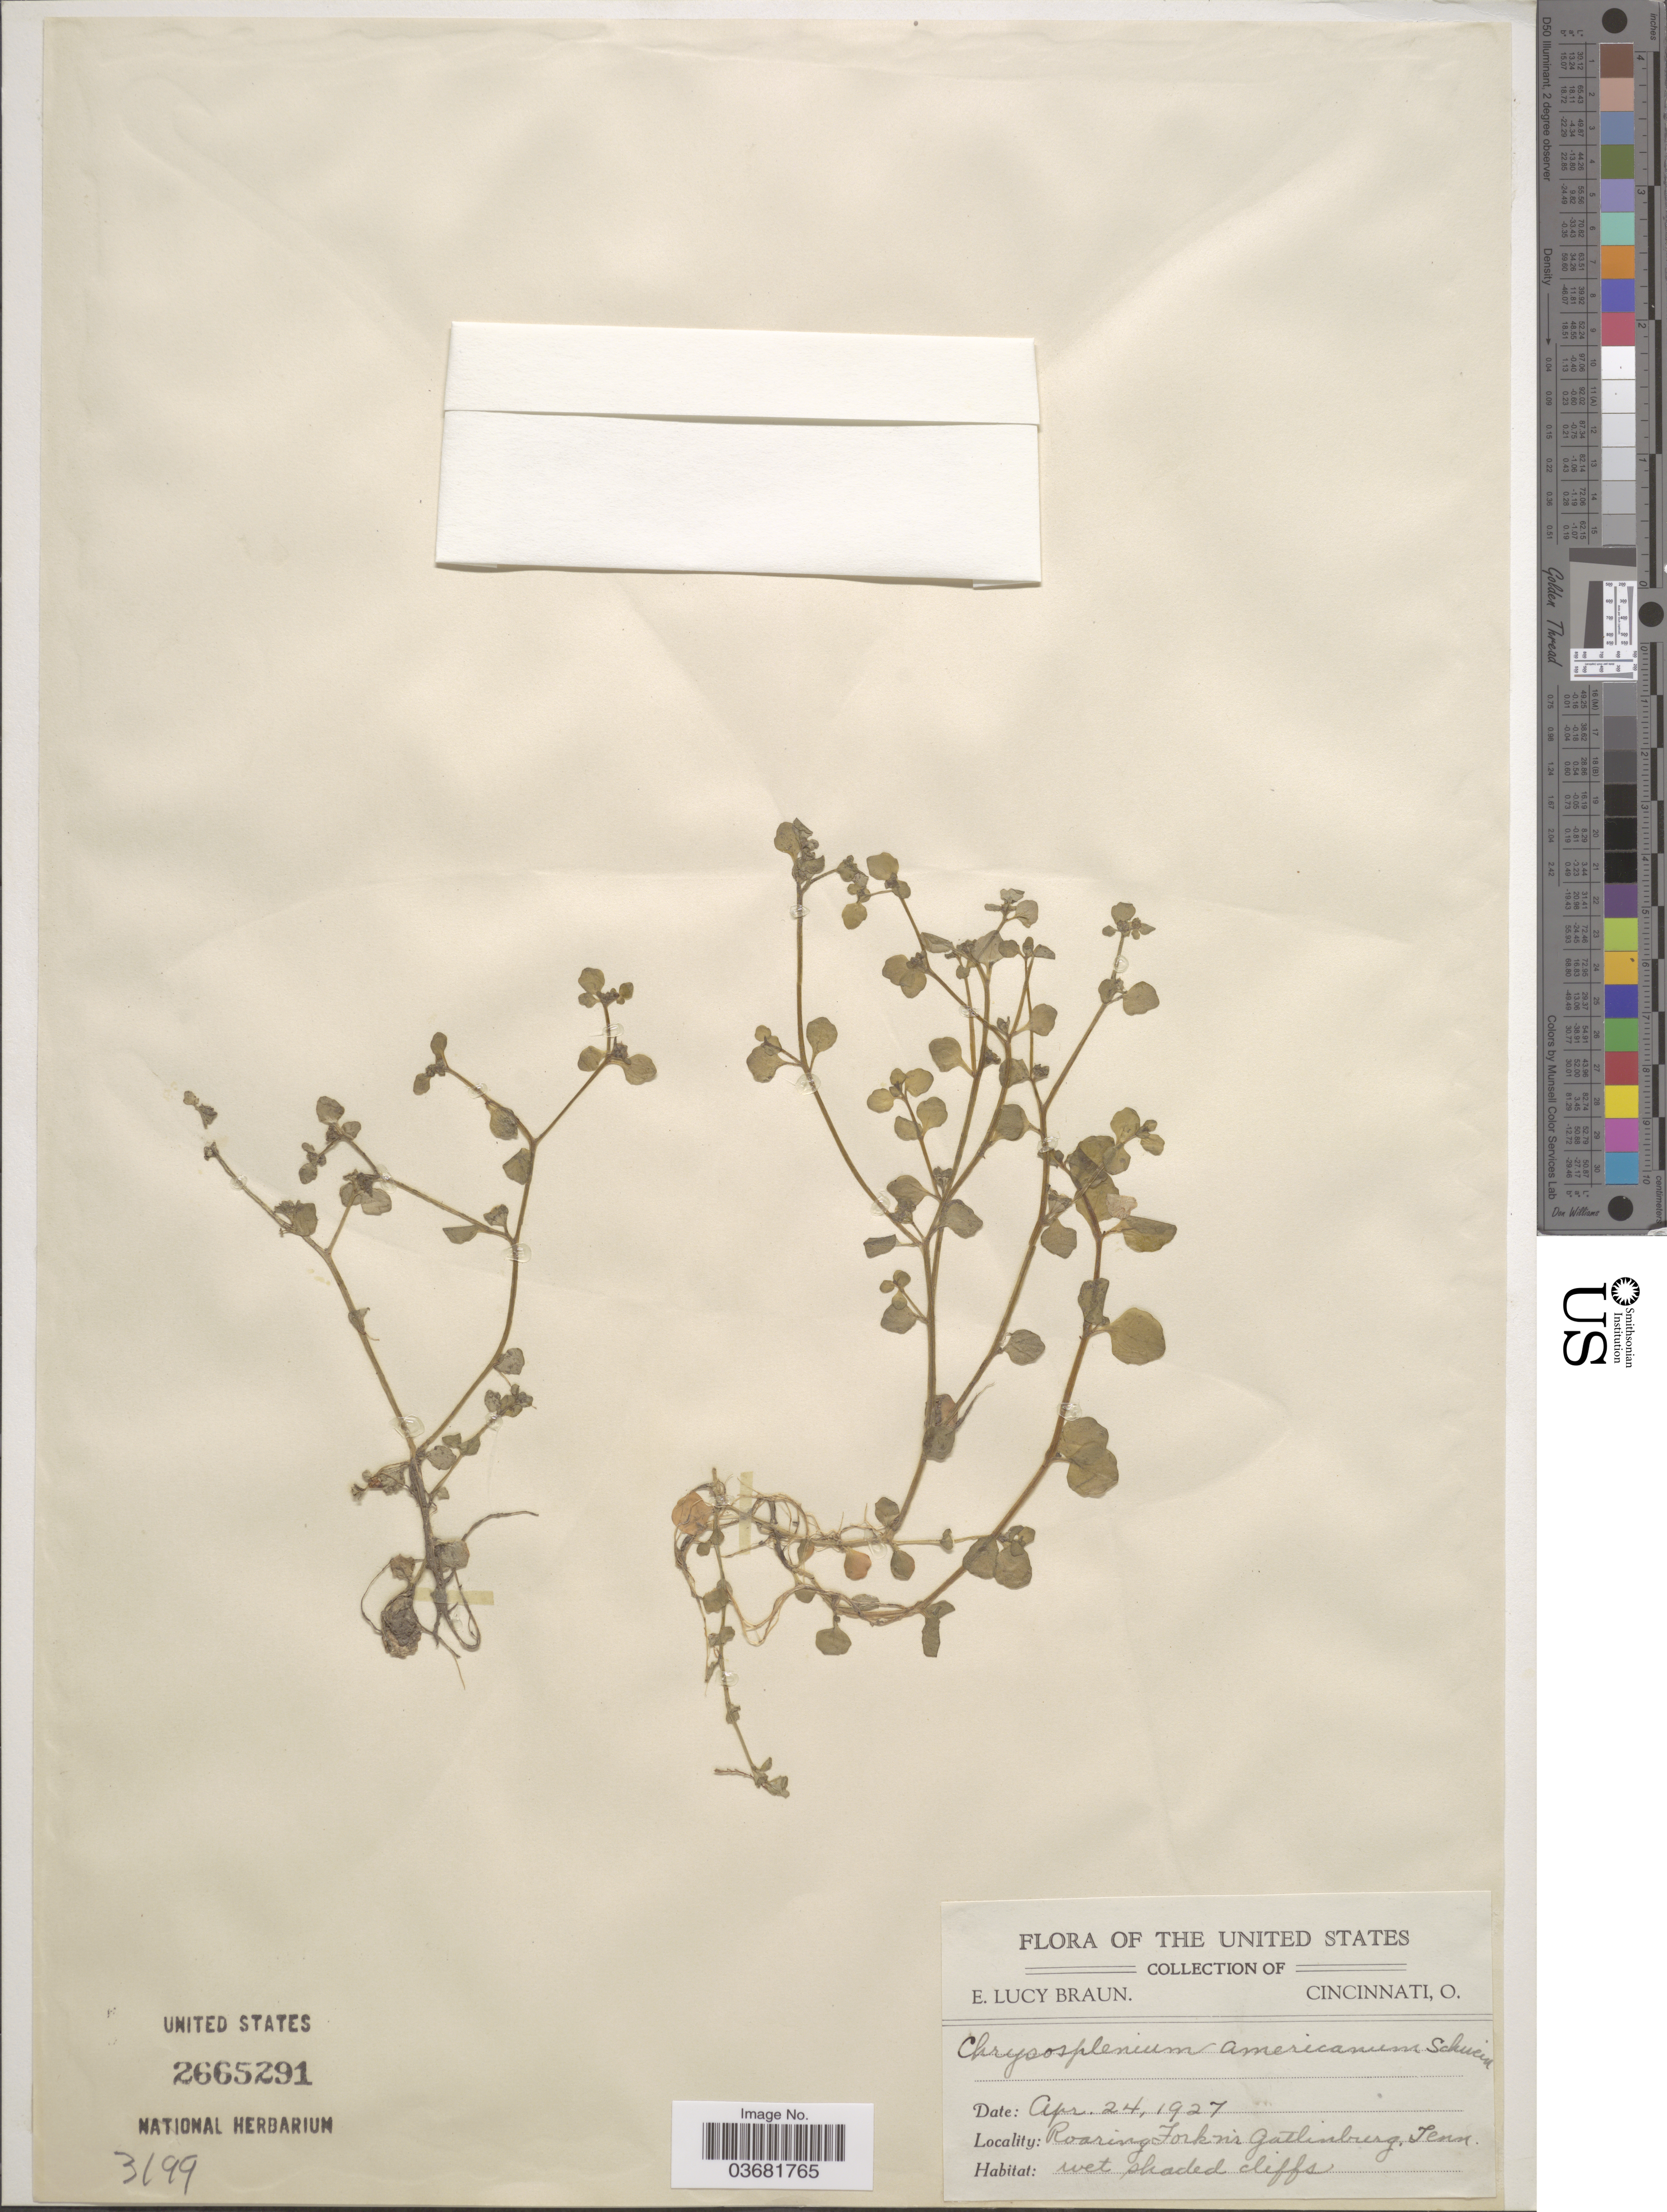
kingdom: Plantae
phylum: Tracheophyta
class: Magnoliopsida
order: Saxifragales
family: Saxifragaceae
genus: Chrysosplenium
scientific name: Chrysosplenium americanum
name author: Schwein.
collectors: E. L. Braun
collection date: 1927-04-24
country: United States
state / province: Tennessee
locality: Roaring Fork nr Gatlinburg.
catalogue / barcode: US 2665291